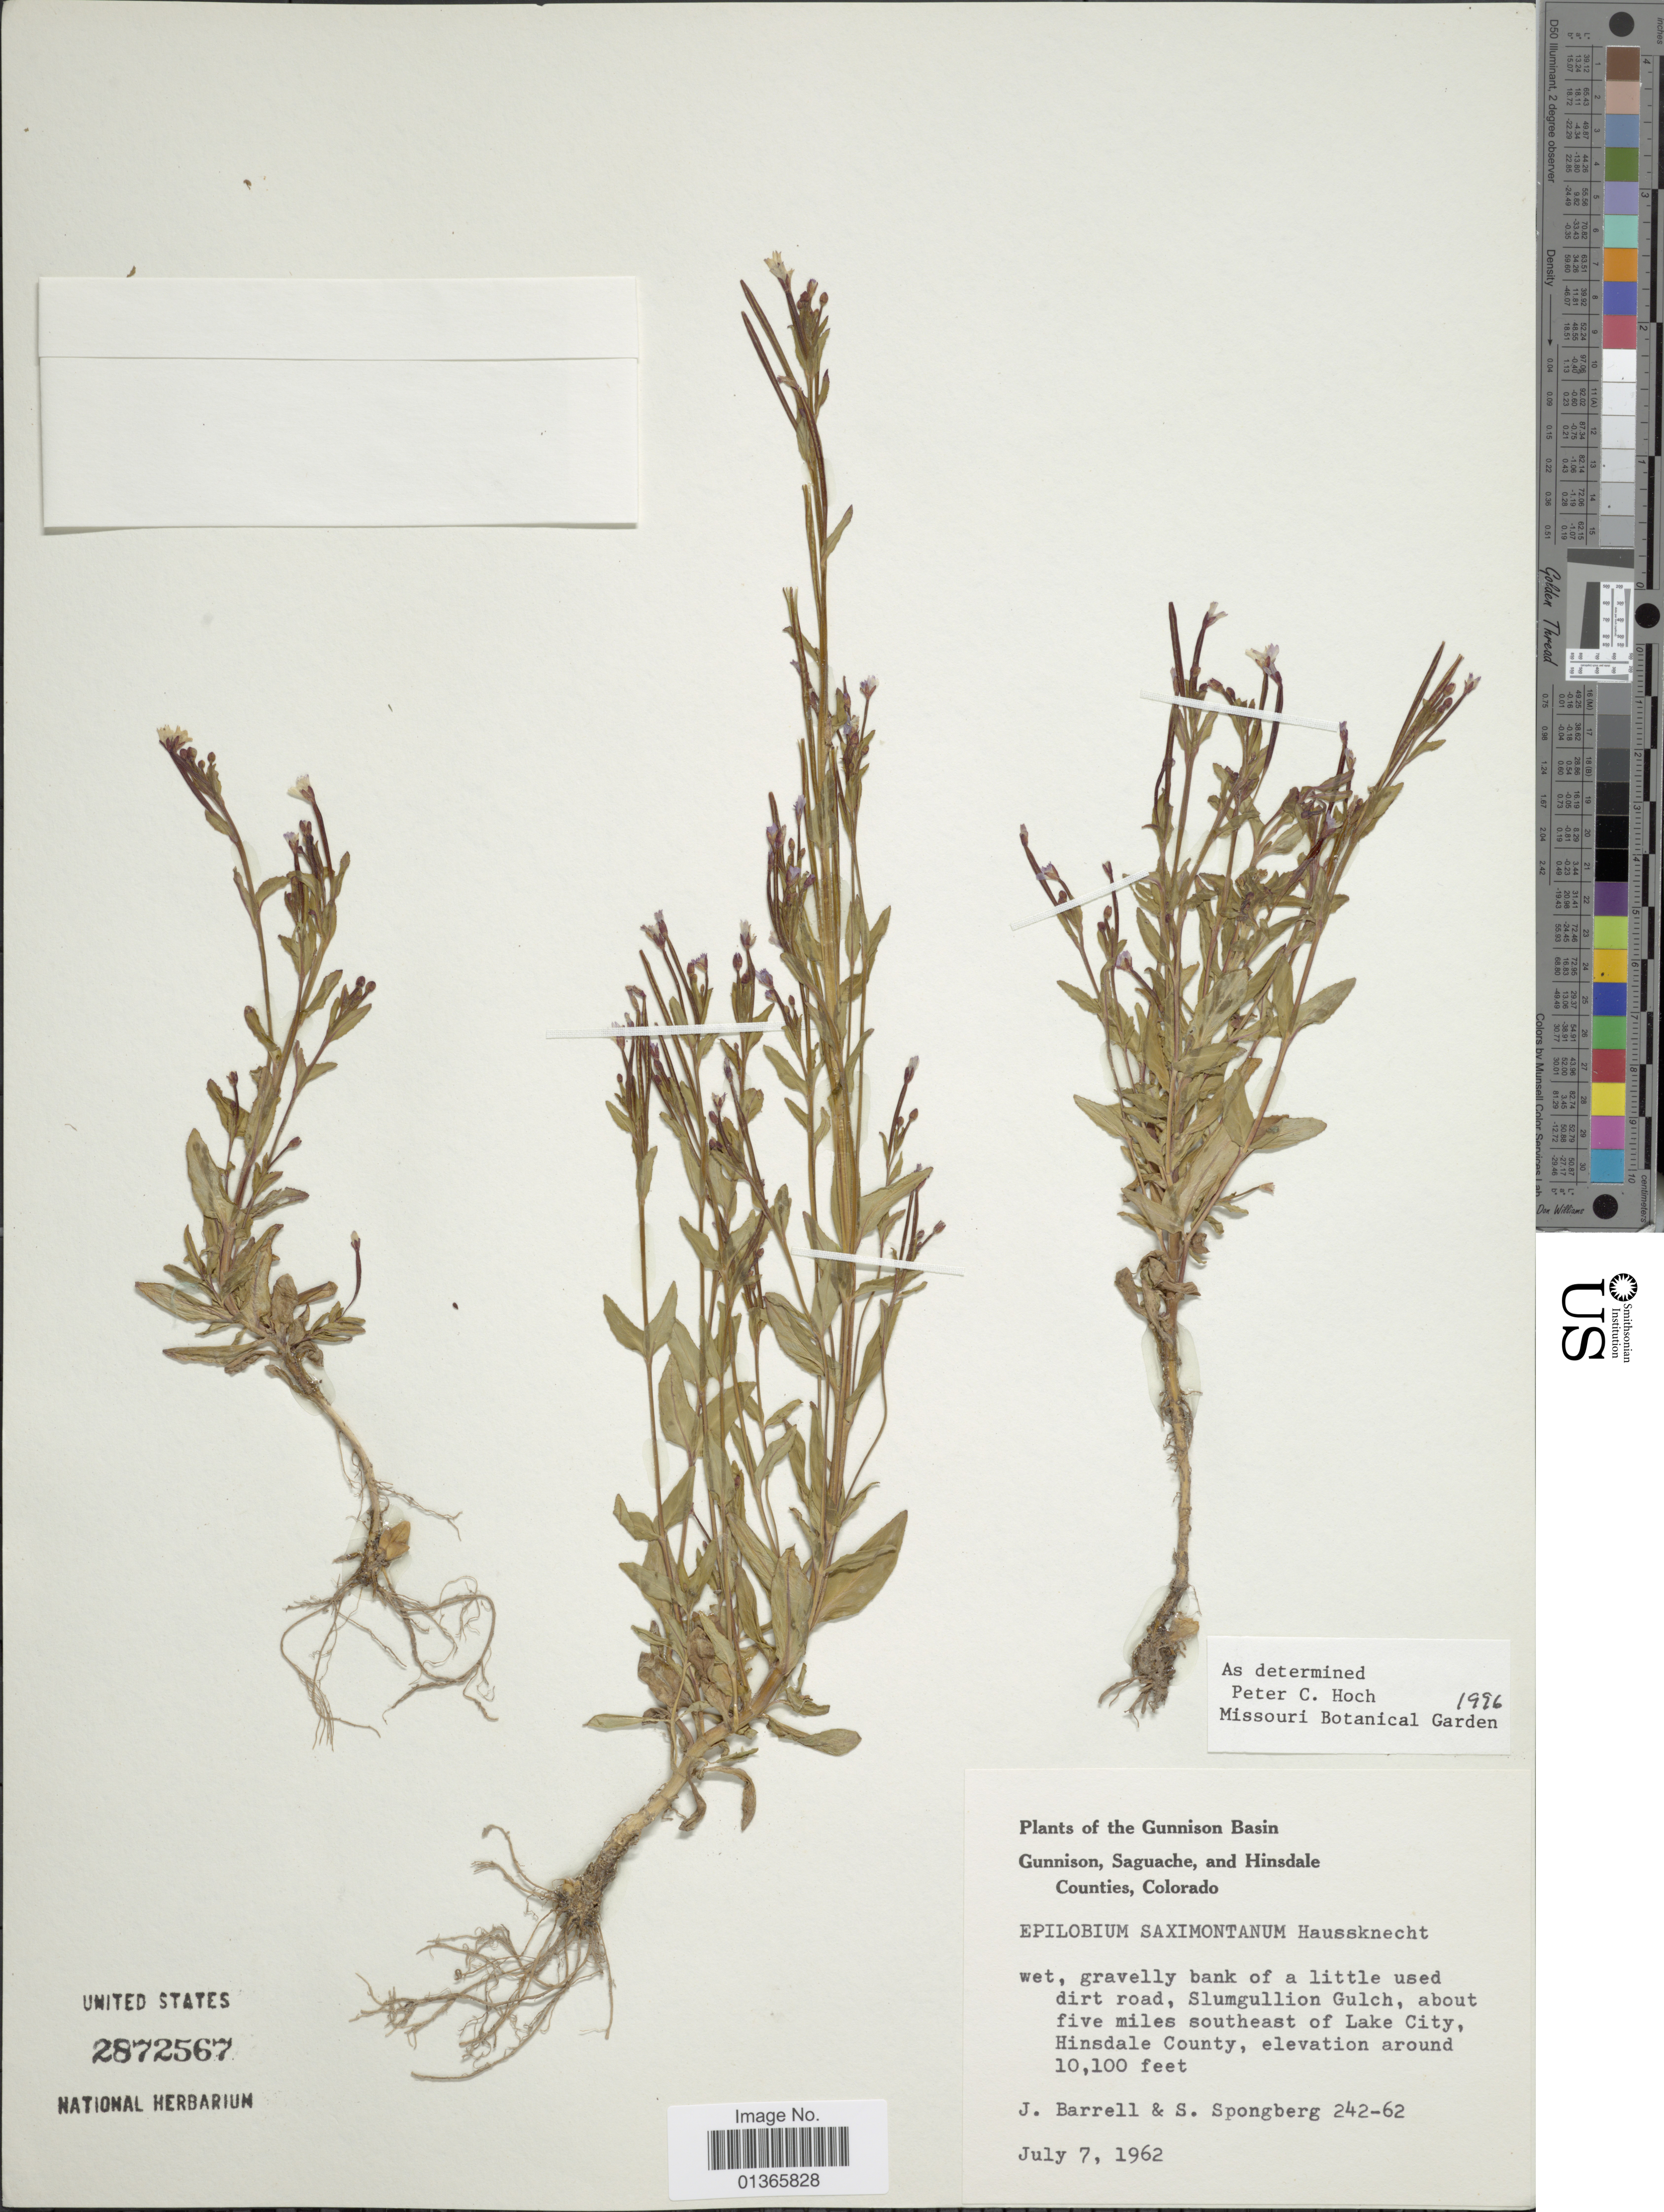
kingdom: Plantae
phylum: Tracheophyta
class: Magnoliopsida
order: Myrtales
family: Onagraceae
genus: Epilobium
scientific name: Epilobium saximontanum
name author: Hausskn.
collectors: J. Barrell & S. A.Spongberg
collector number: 242-62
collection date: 1962-07-07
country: United States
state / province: Colorado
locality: Gunnison, Saguache, and Hinsdale Counties. Slumgullion Gulch, about 5 miles southeast of Lake City.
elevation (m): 3078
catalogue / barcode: US 2872567